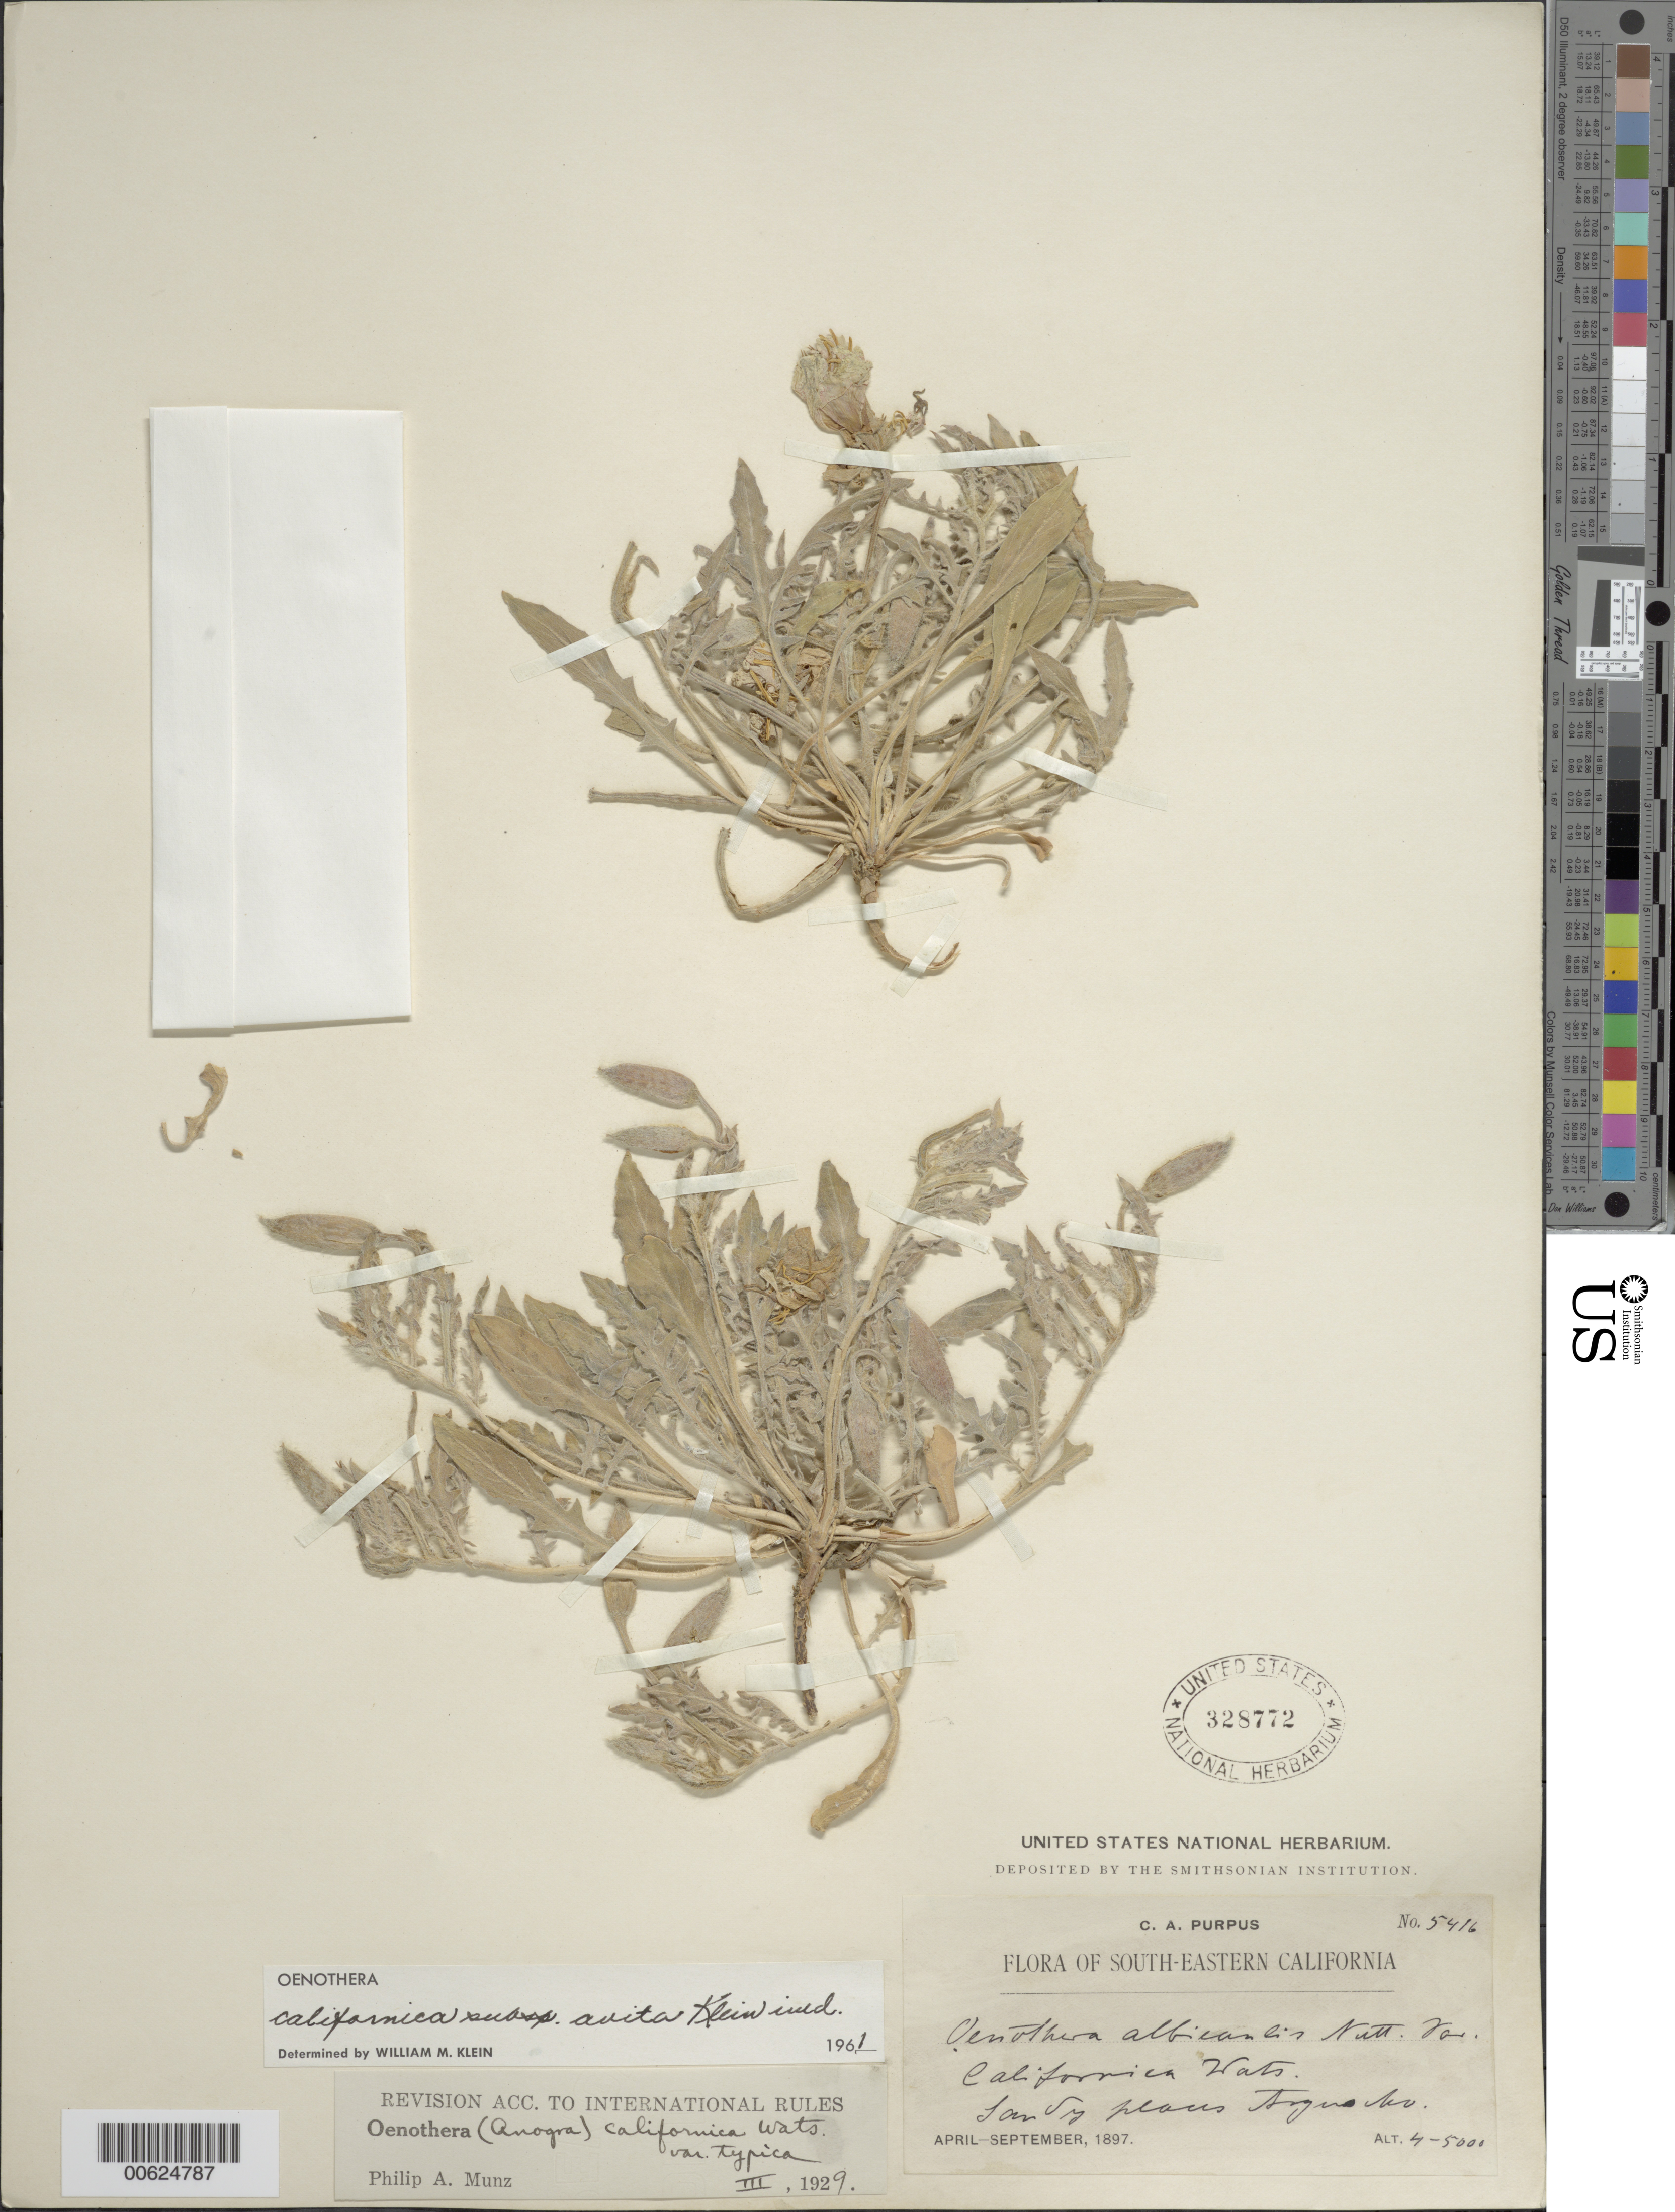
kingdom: Plantae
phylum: Tracheophyta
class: Magnoliopsida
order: Myrtales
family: Onagraceae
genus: Oenothera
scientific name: Oenothera avita subsp. avita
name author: (W.M. Klein) W.M. Klein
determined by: Wagner, W. L., (BOT), Smithsonian Institution - National Museum of Natural History (UNITED STATES)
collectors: C. A. Purpus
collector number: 5416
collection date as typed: Apr 1897 to -- Sep 1897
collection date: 1897-04/1897-09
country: United States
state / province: California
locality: San Sy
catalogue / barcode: US 328772